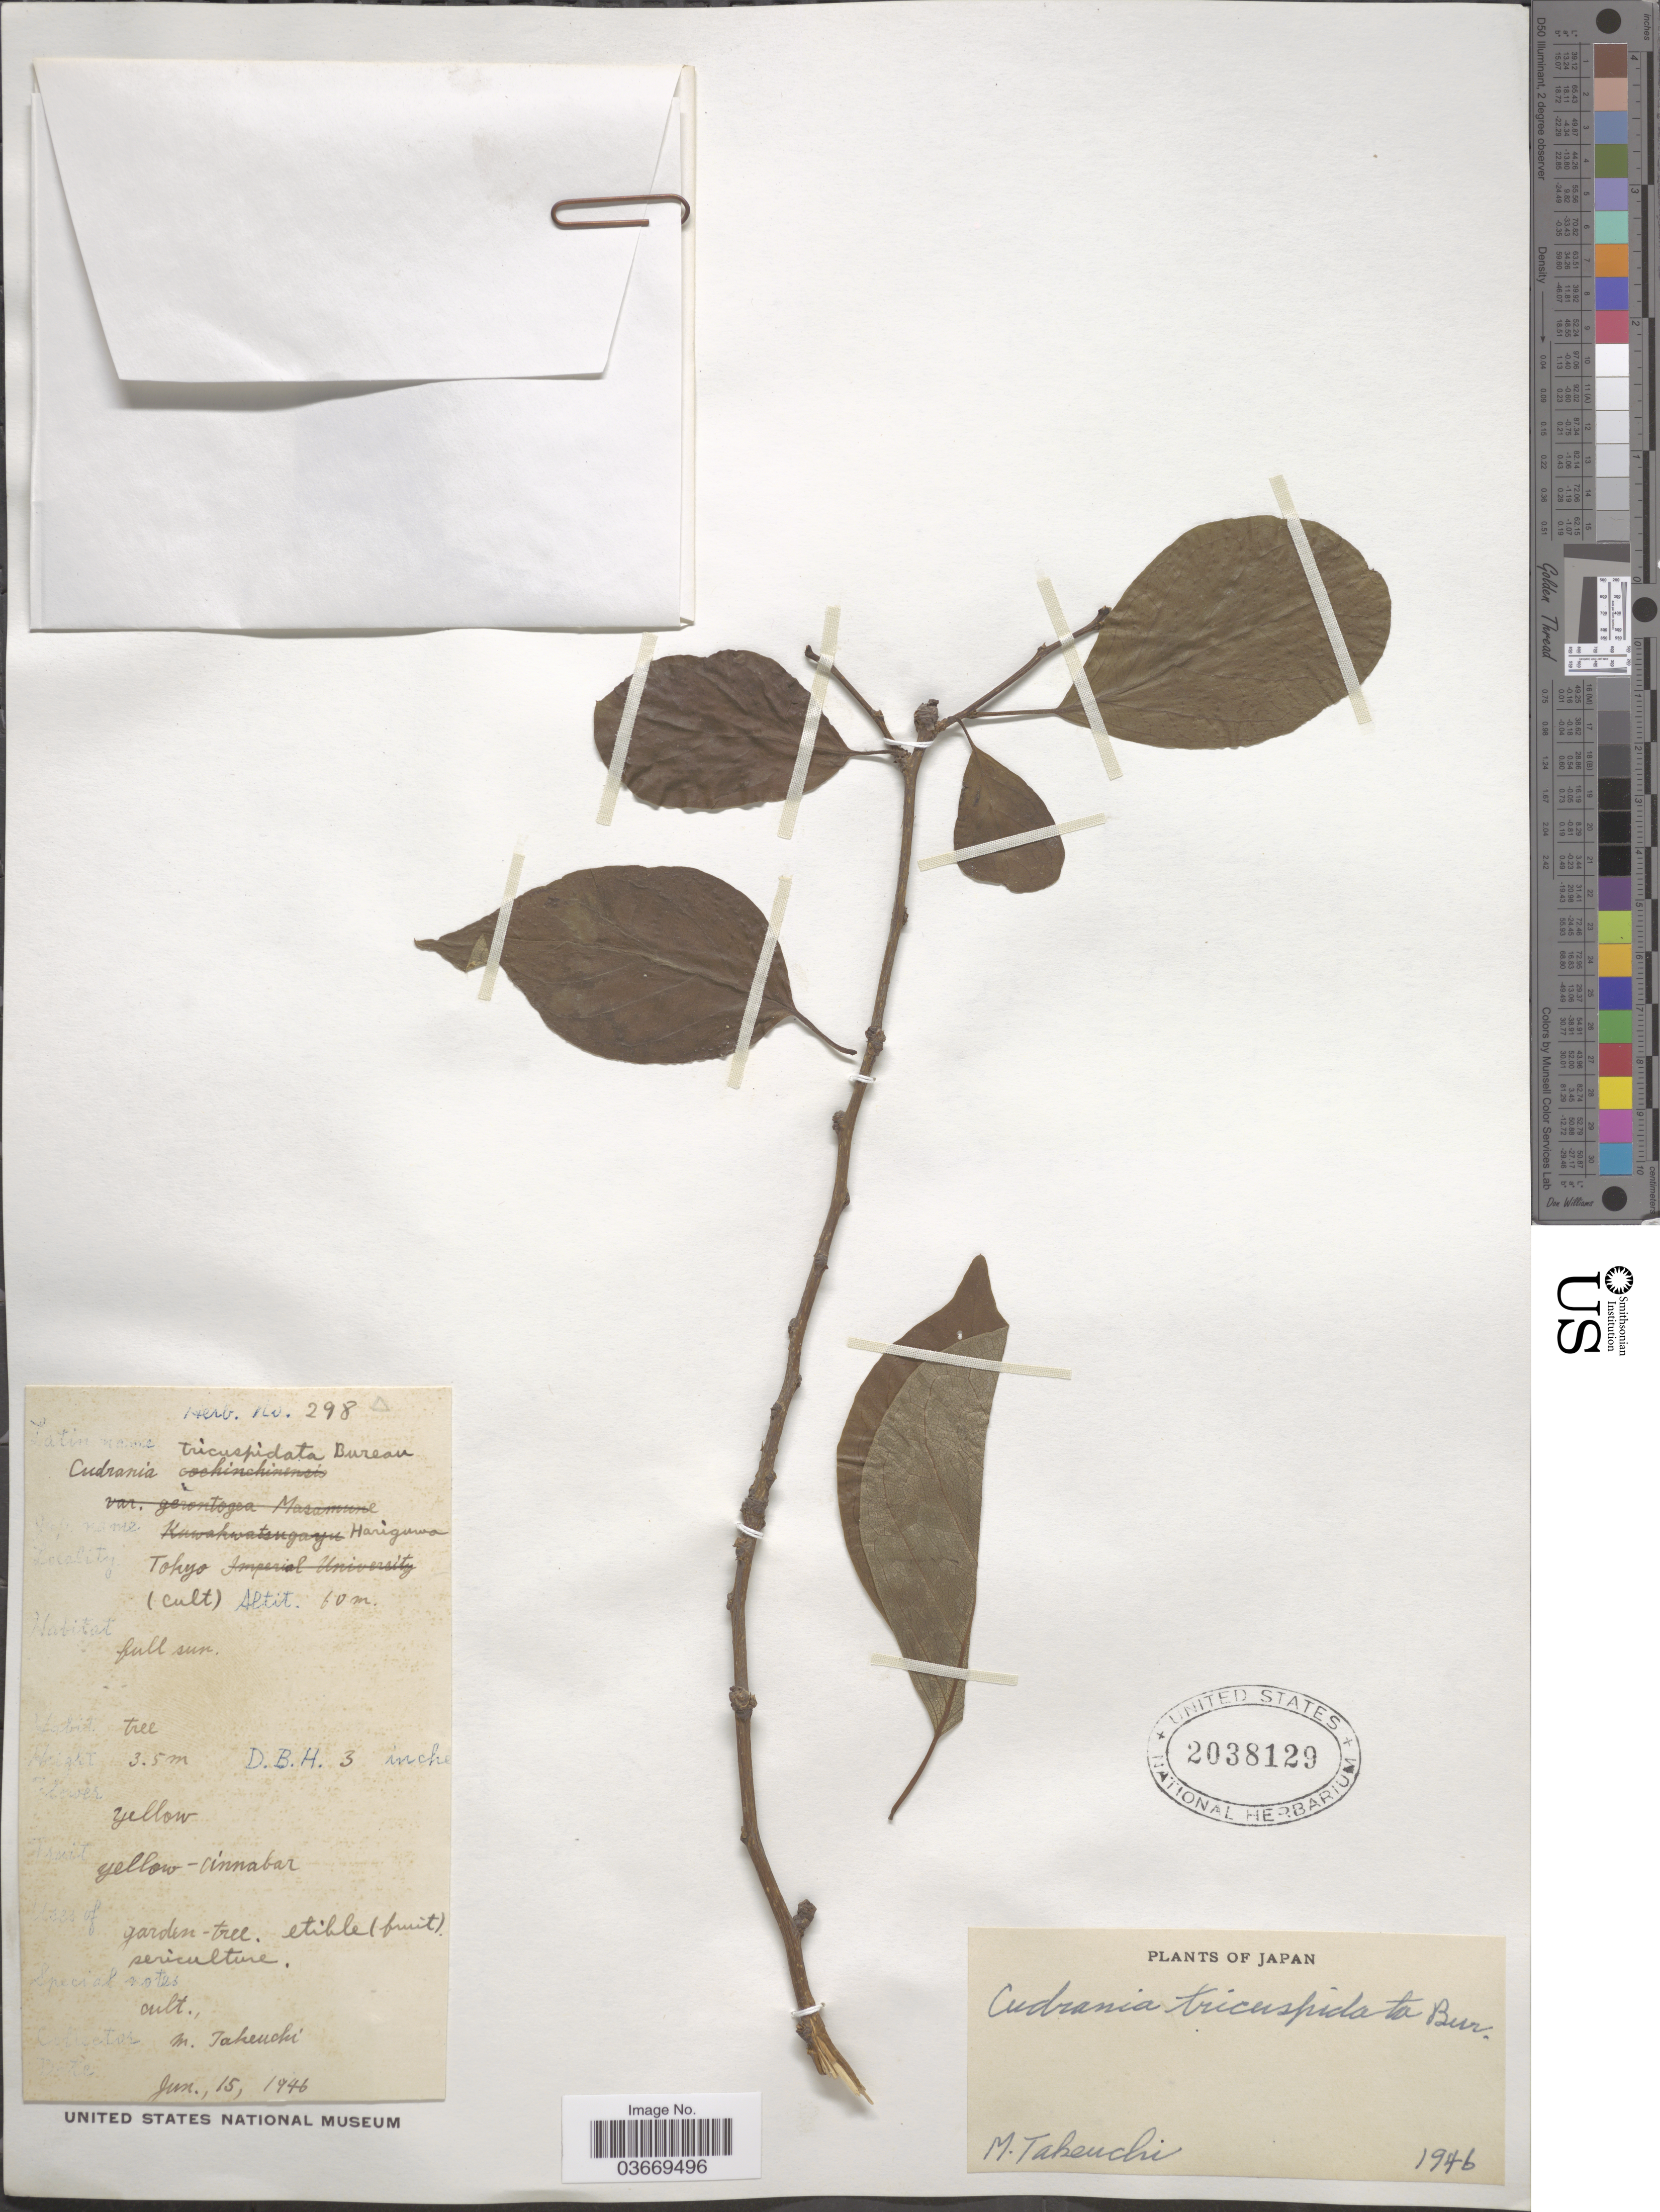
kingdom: Plantae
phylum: Tracheophyta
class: Magnoliopsida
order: Rosales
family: Moraceae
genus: Maclura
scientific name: Maclura tricuspidata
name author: Carrière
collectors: M. Takeuchi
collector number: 298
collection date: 1946-06-15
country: Japan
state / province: Tokyo, Federal City of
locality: Tokyo.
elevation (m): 10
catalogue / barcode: US 2038129